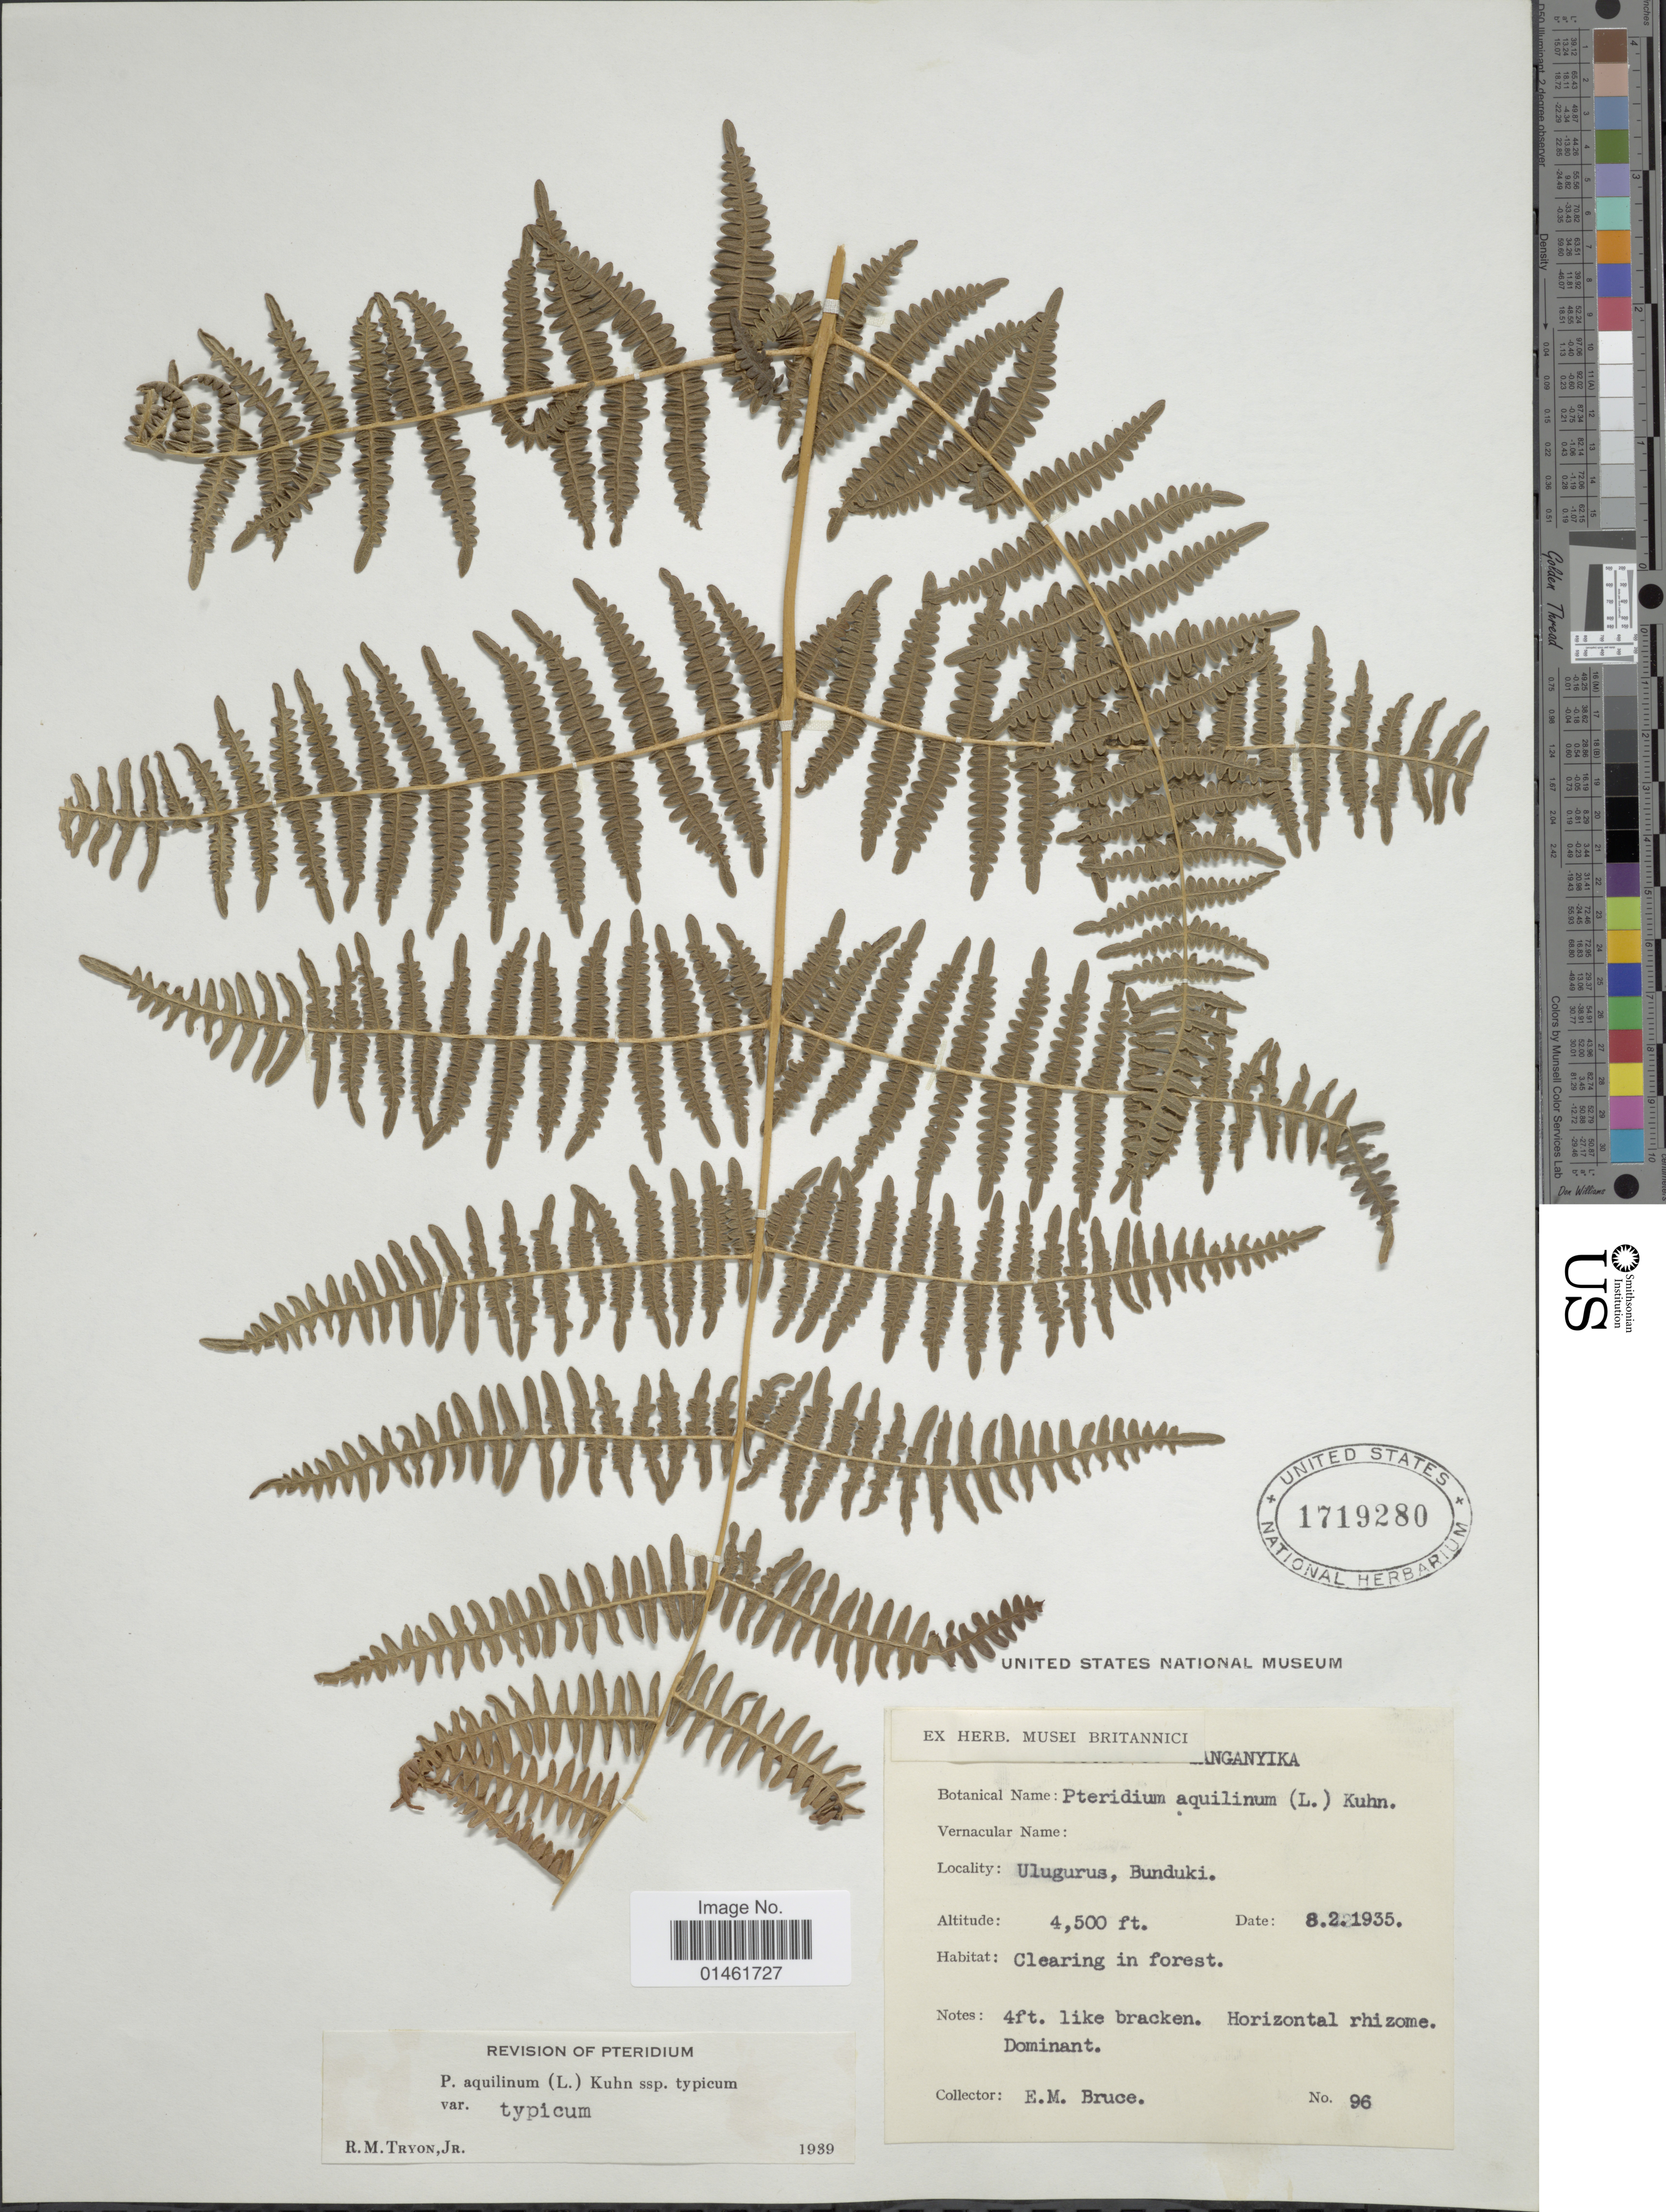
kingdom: Plantae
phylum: Tracheophyta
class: Polypodiopsida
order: Polypodiales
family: Dennstaedtiaceae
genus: Pteridium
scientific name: Pteridium aquilinum var. typicum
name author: R.M. Tryon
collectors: E. Bruce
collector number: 96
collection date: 1935-02-08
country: Tanzania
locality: Tanganyika, Ulugurus, Bunduki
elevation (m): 1372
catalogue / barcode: US 1719280